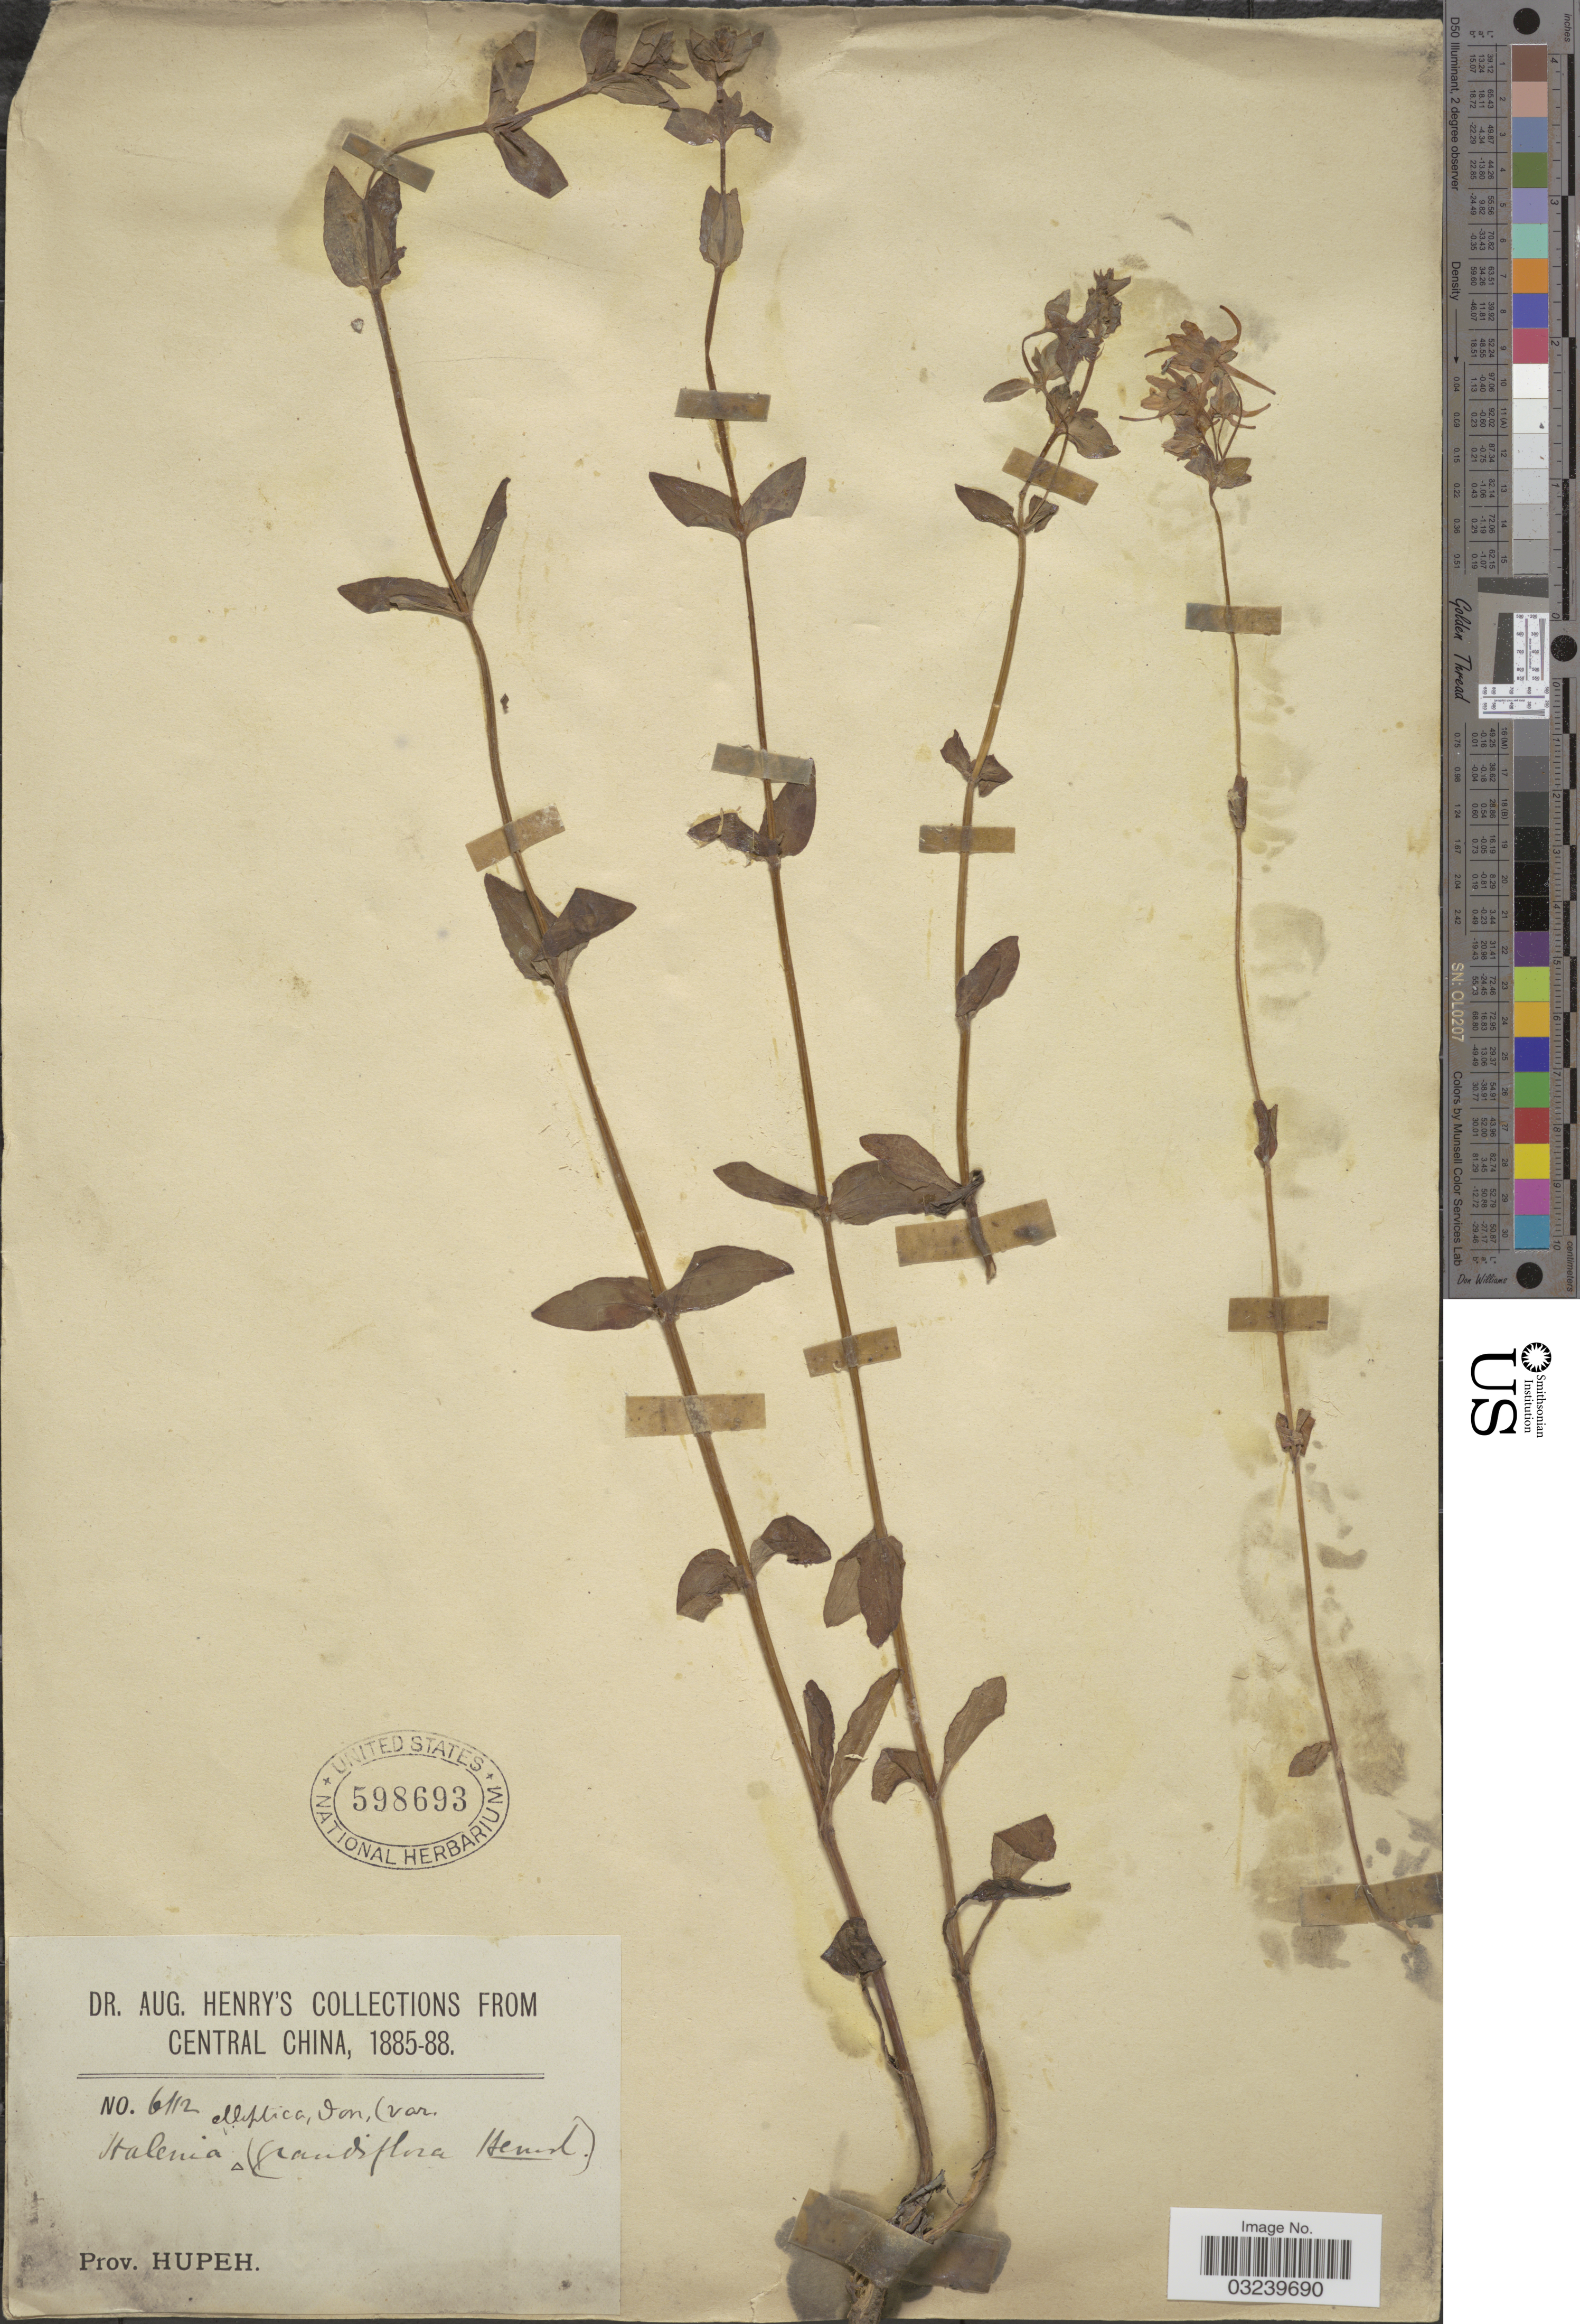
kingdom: Plantae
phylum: Tracheophyta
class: Magnoliopsida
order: Gentianales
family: Gentianaceae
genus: Halenia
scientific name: Halenia elliptica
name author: D. Don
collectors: A. Henry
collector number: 6112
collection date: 1885/1888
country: China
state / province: Hubei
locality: Central China, Prov. Hupeh.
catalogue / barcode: US 598693